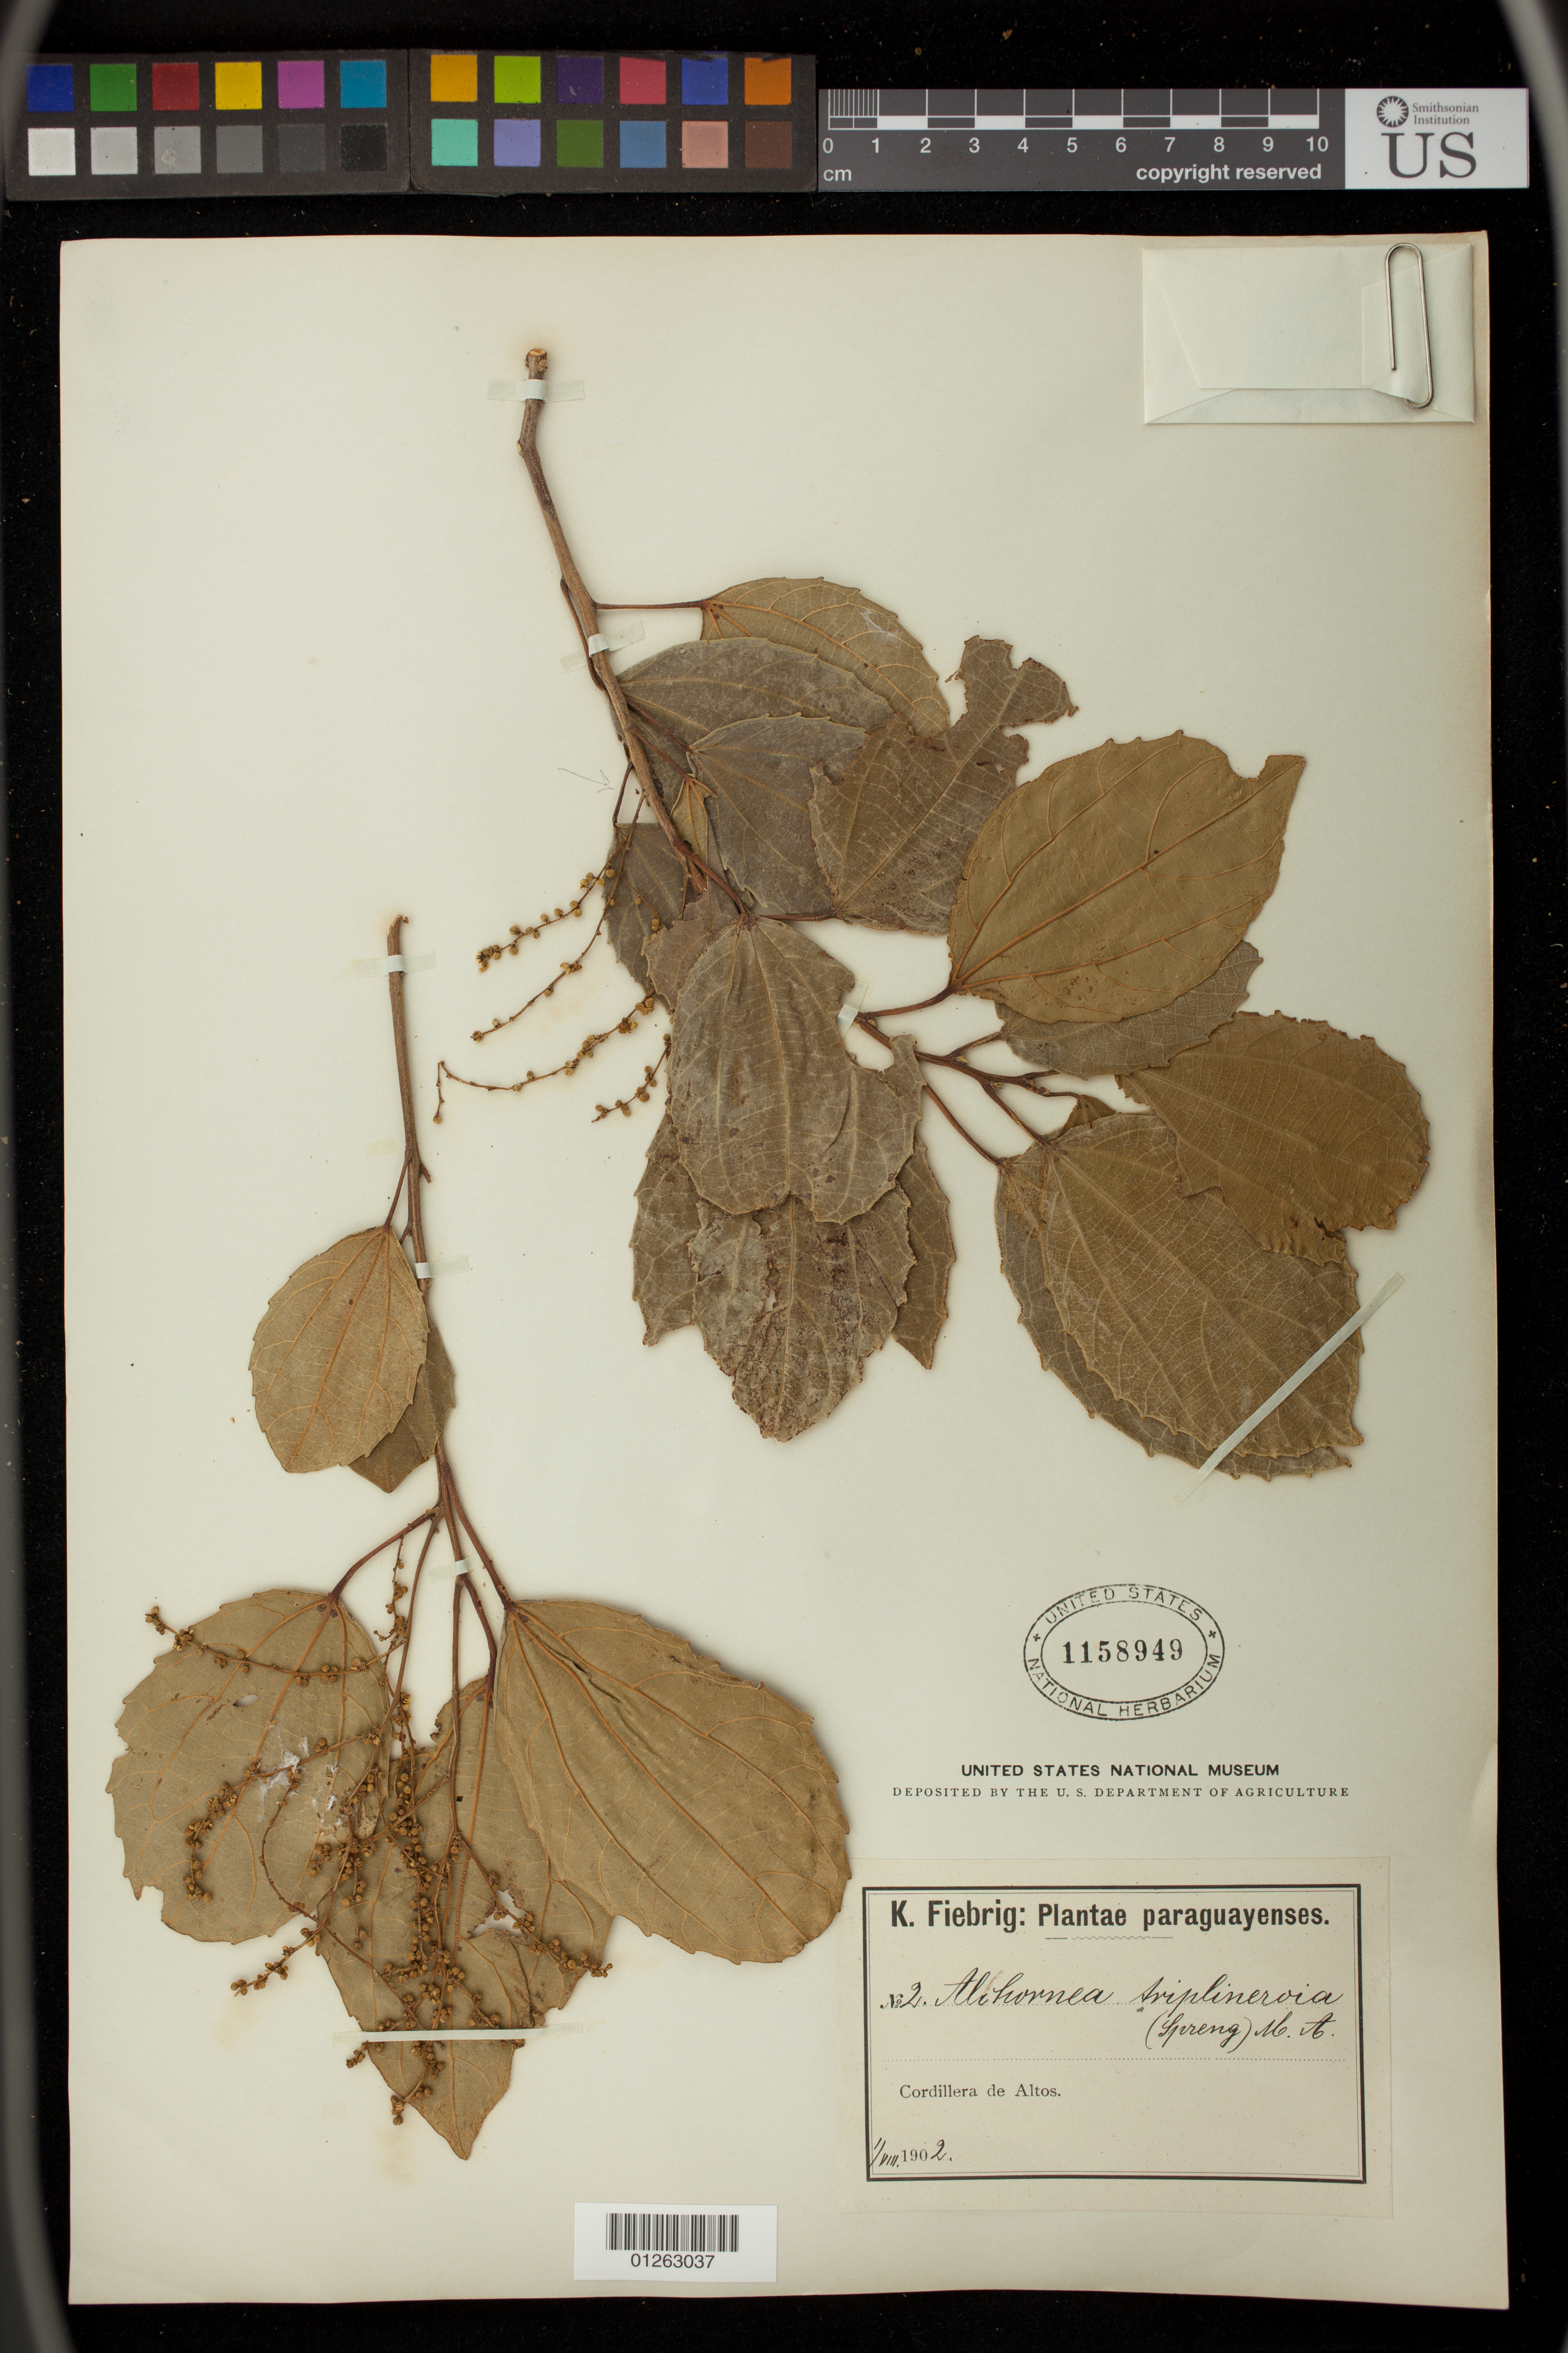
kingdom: Plantae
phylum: Tracheophyta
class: Magnoliopsida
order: Malpighiales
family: Euphorbiaceae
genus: Alchornea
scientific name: Alchornea triplinervia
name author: (Spreng.) Müll. Arg.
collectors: K. Fiebrig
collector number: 2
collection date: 1902-08-01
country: Paraguay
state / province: Paraguari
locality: Cordillera de Altos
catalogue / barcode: US 1158949